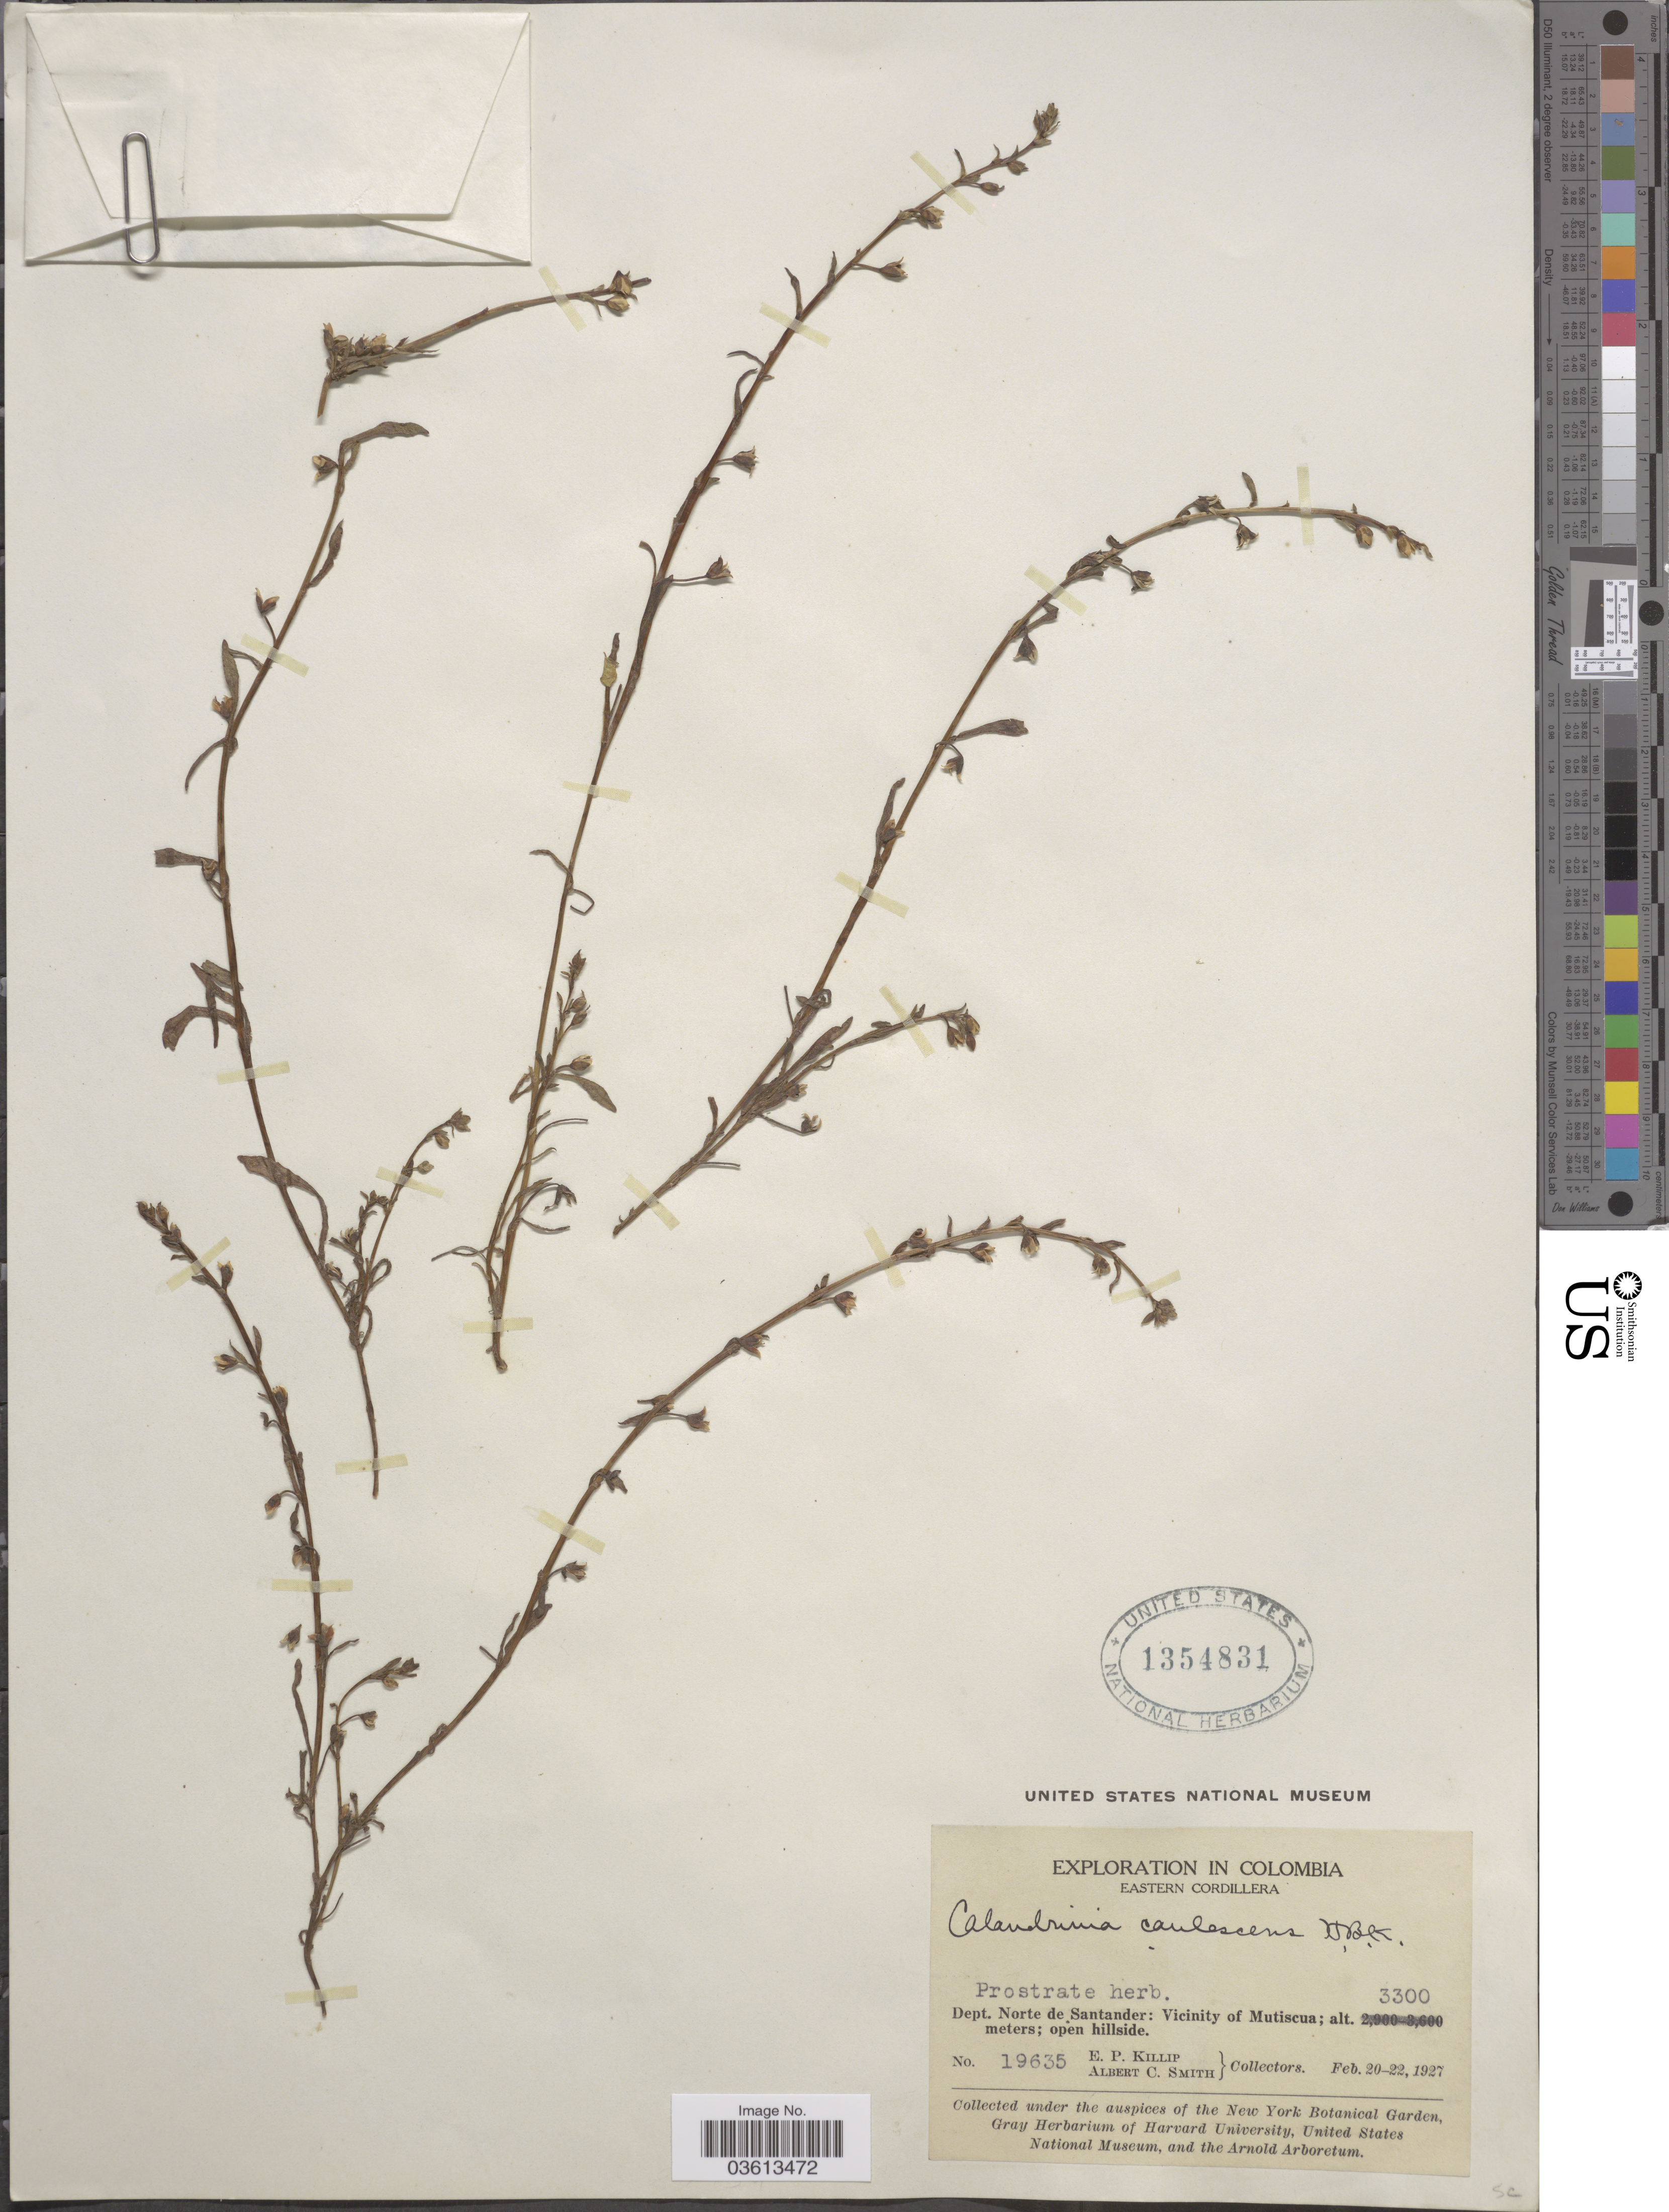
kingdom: Plantae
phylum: Tracheophyta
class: Magnoliopsida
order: Caryophyllales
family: Montiaceae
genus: Calandrinia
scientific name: Calandrinia ciliata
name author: (Ruiz & Pav.) DC.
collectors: E. P. Killip & A. C. Smith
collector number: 19635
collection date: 1927-02-20/1927-02-22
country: Colombia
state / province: Norte de Santander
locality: Eastern Cordillera. Dept. Norte de Santander: Vicinity of Mutiscua.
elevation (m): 3300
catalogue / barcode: US 1354831